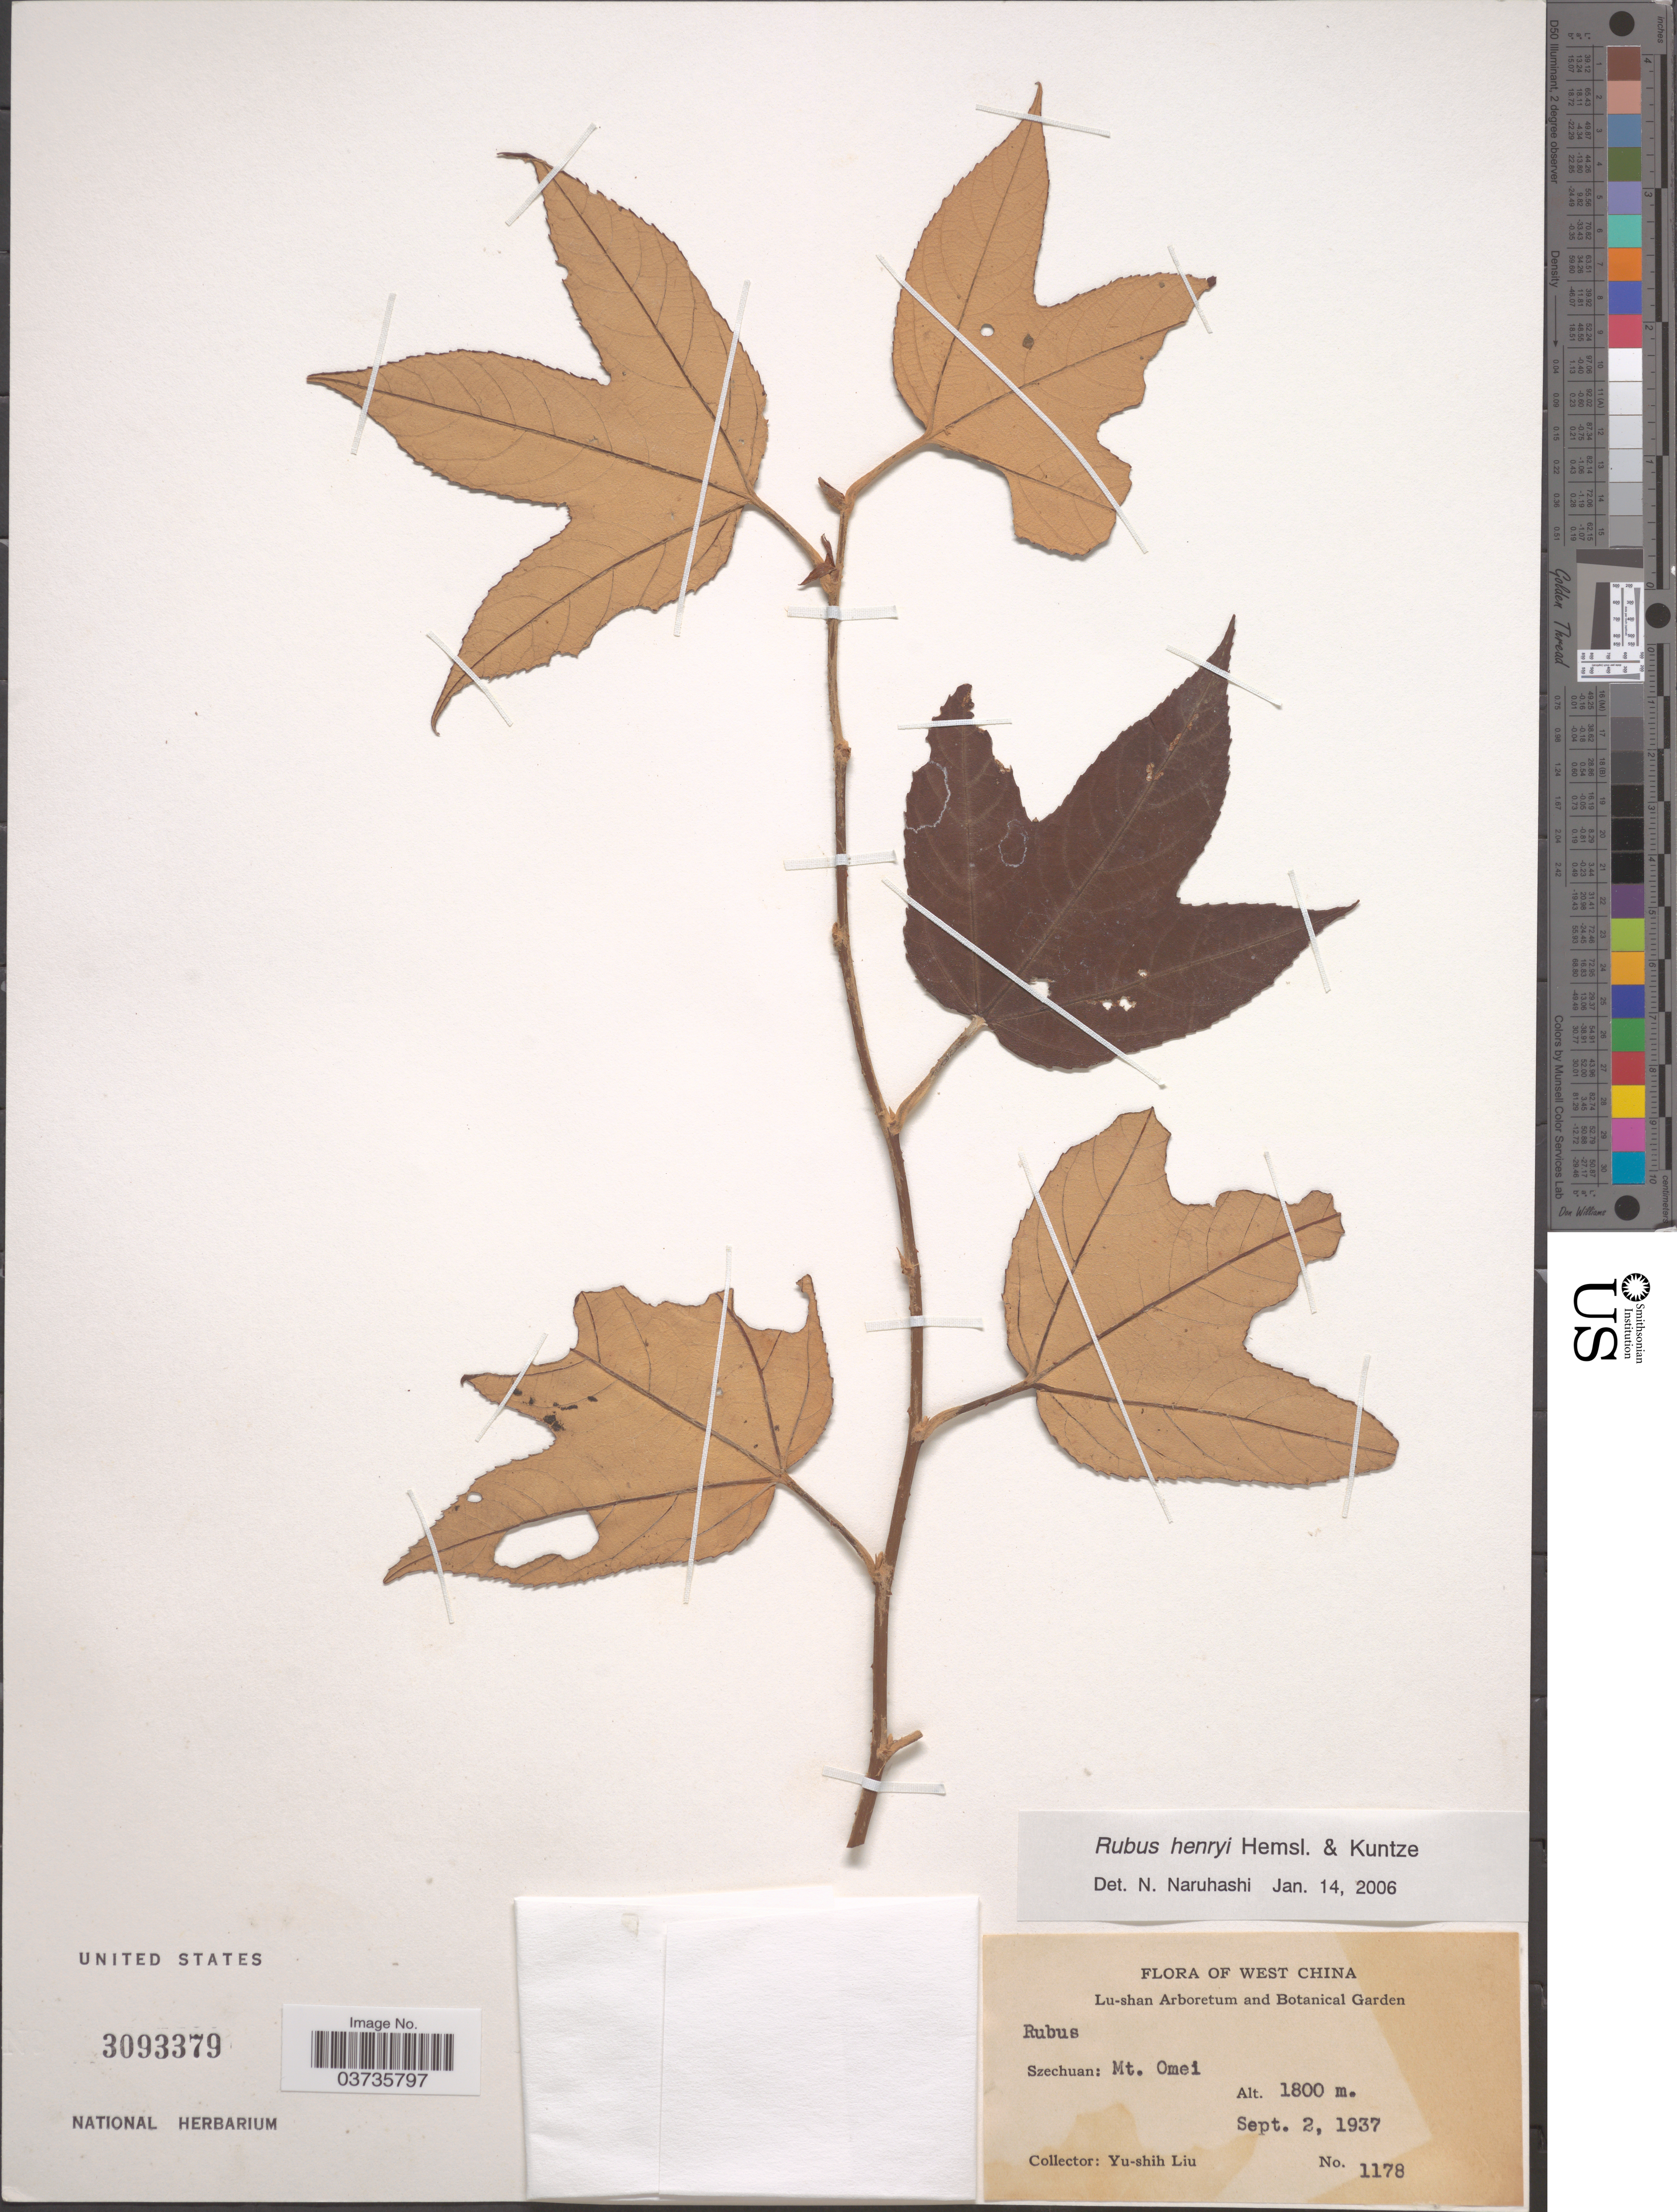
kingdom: Plantae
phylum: Tracheophyta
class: Magnoliopsida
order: Rosales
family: Rosaceae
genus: Rubus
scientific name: Rubus henryi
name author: Hemsl. & Kuntze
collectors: Y.-S. Liu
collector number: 1178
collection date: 1937-09-02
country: China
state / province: Sichuan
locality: West China. Szechuan: Mt. Omei.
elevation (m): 1800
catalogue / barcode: US 3093379